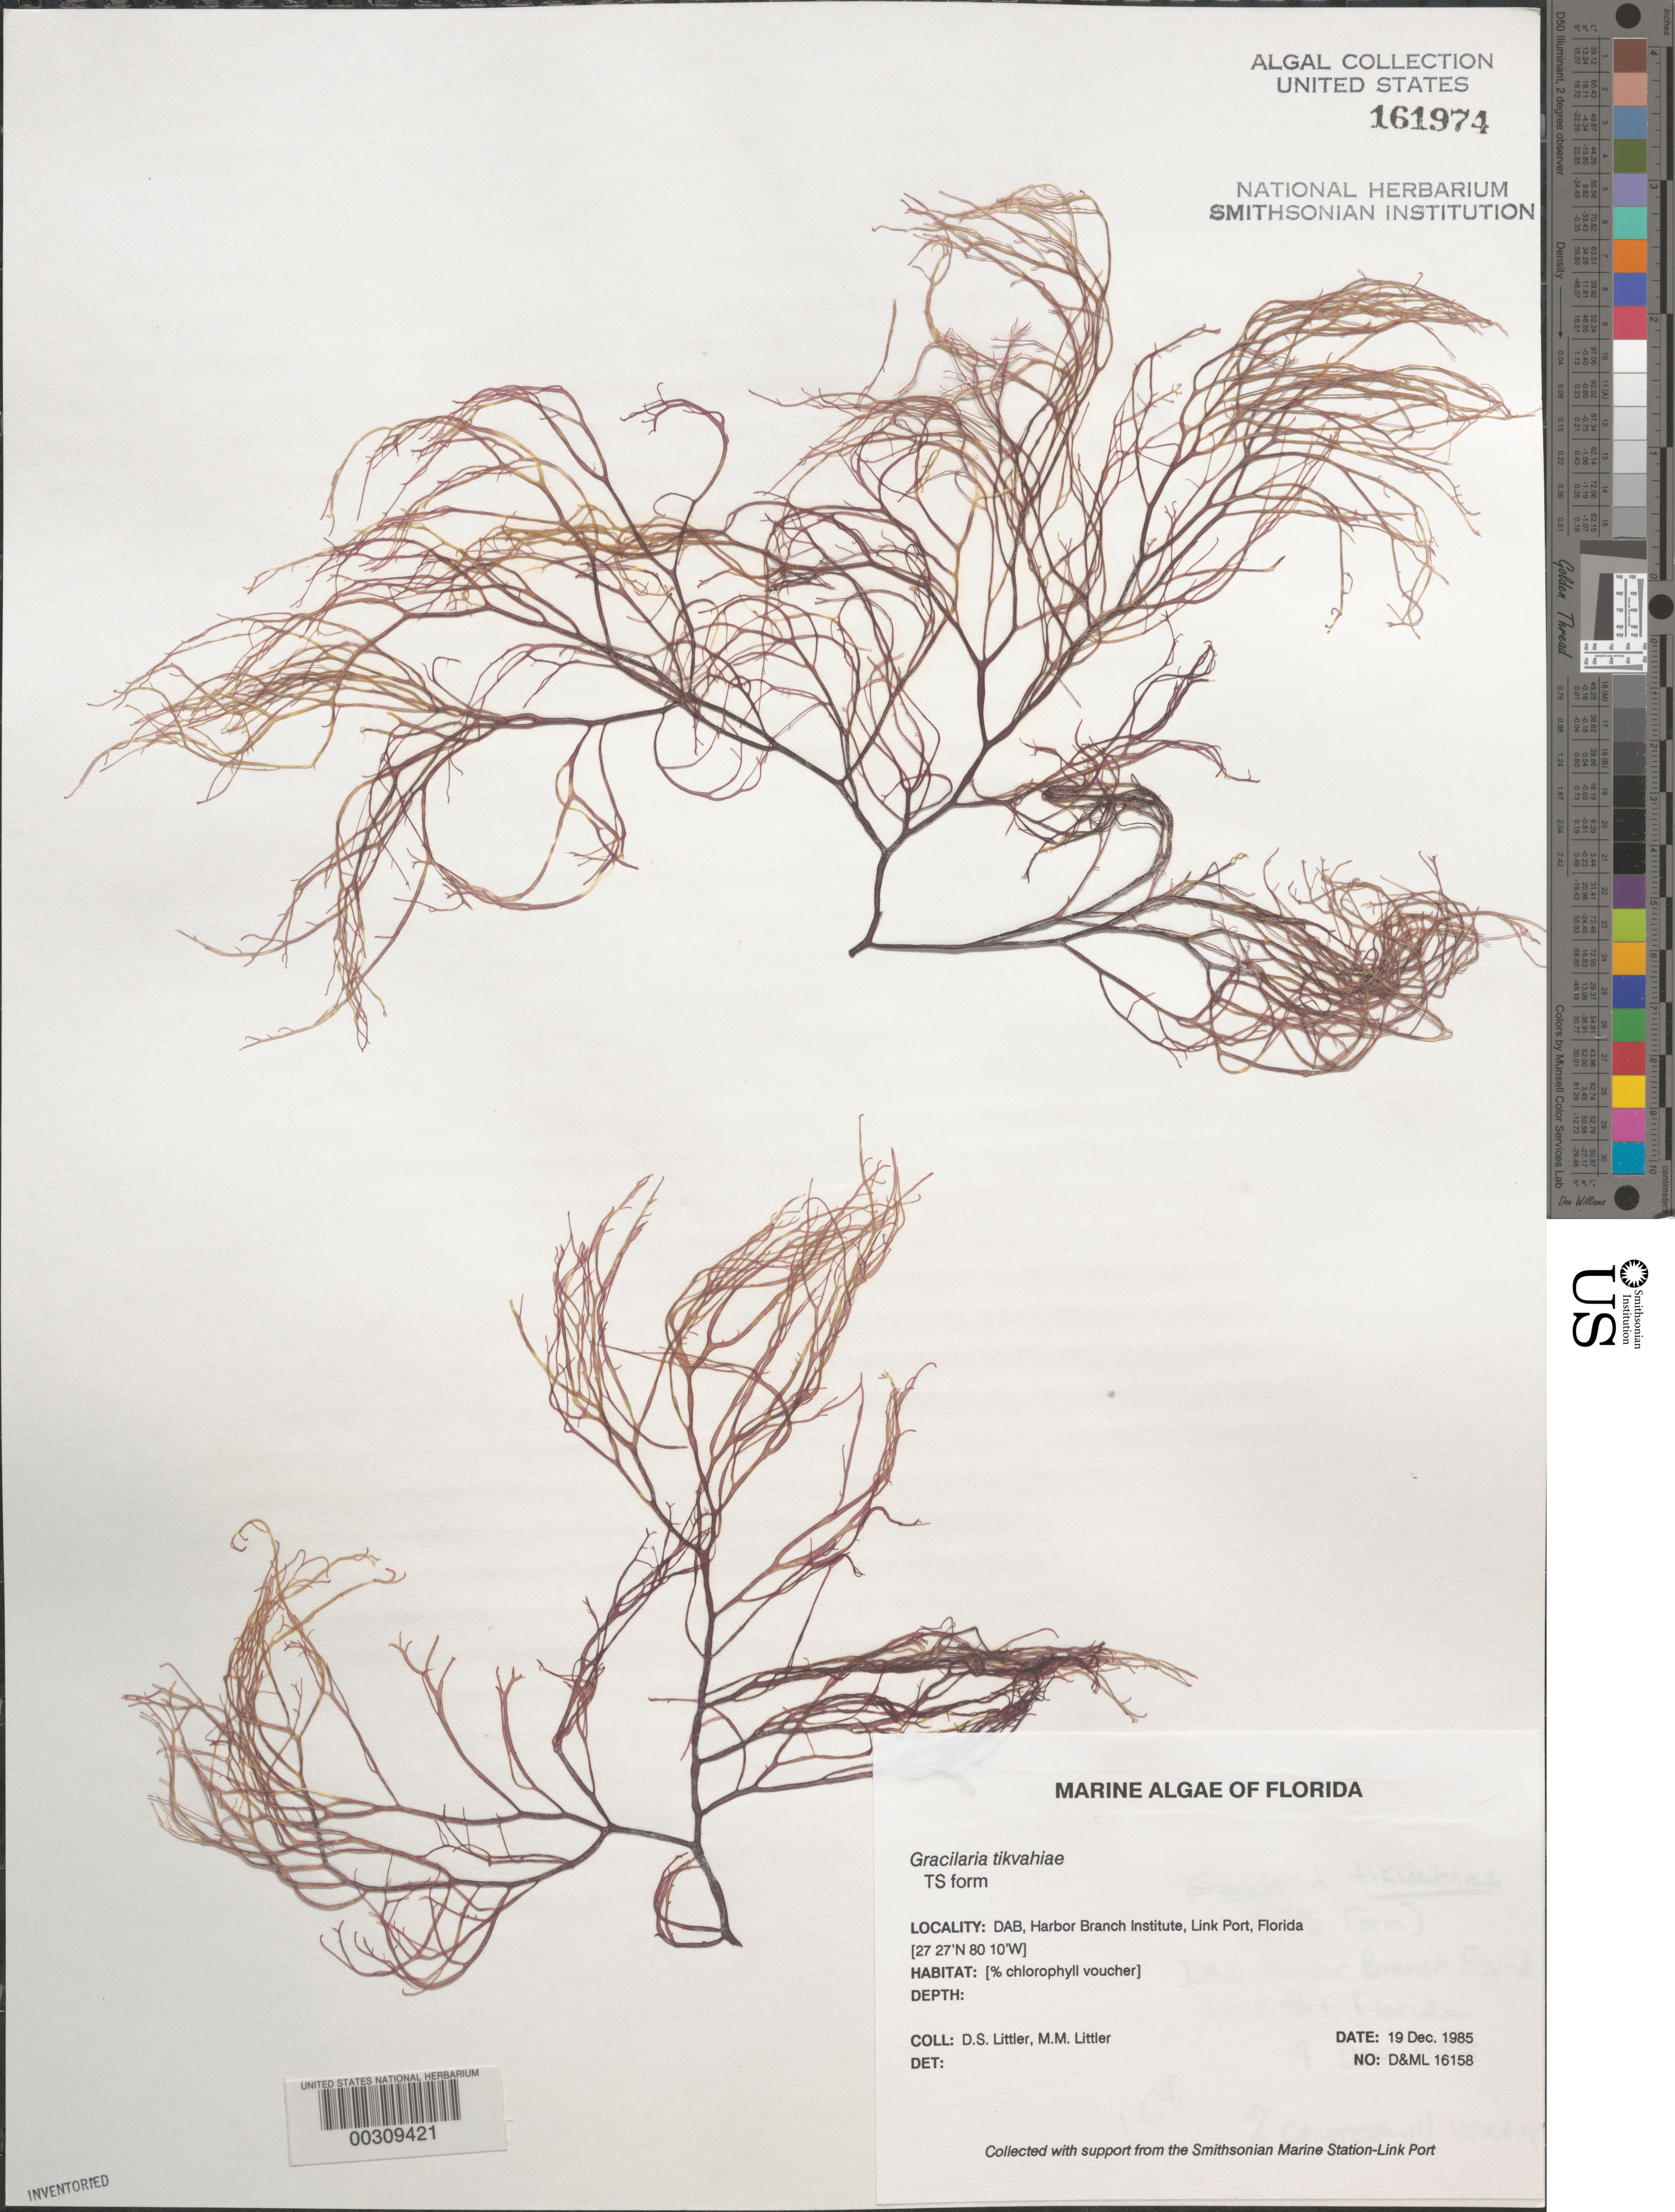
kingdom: Plantae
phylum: Rhodophyta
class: Florideophyceae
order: Gracilariales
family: Gracilariaceae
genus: Gracilaria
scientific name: Gracilaria tikvahiae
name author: McLachlan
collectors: D. S. Littler & M. M. Littler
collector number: D&ML 16158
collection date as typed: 19 Dec 1985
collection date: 1985-12-19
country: United States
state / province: Florida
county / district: Saint Lucie County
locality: Harbor Branch Oceanographic Institutue, Link Port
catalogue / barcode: US 161974